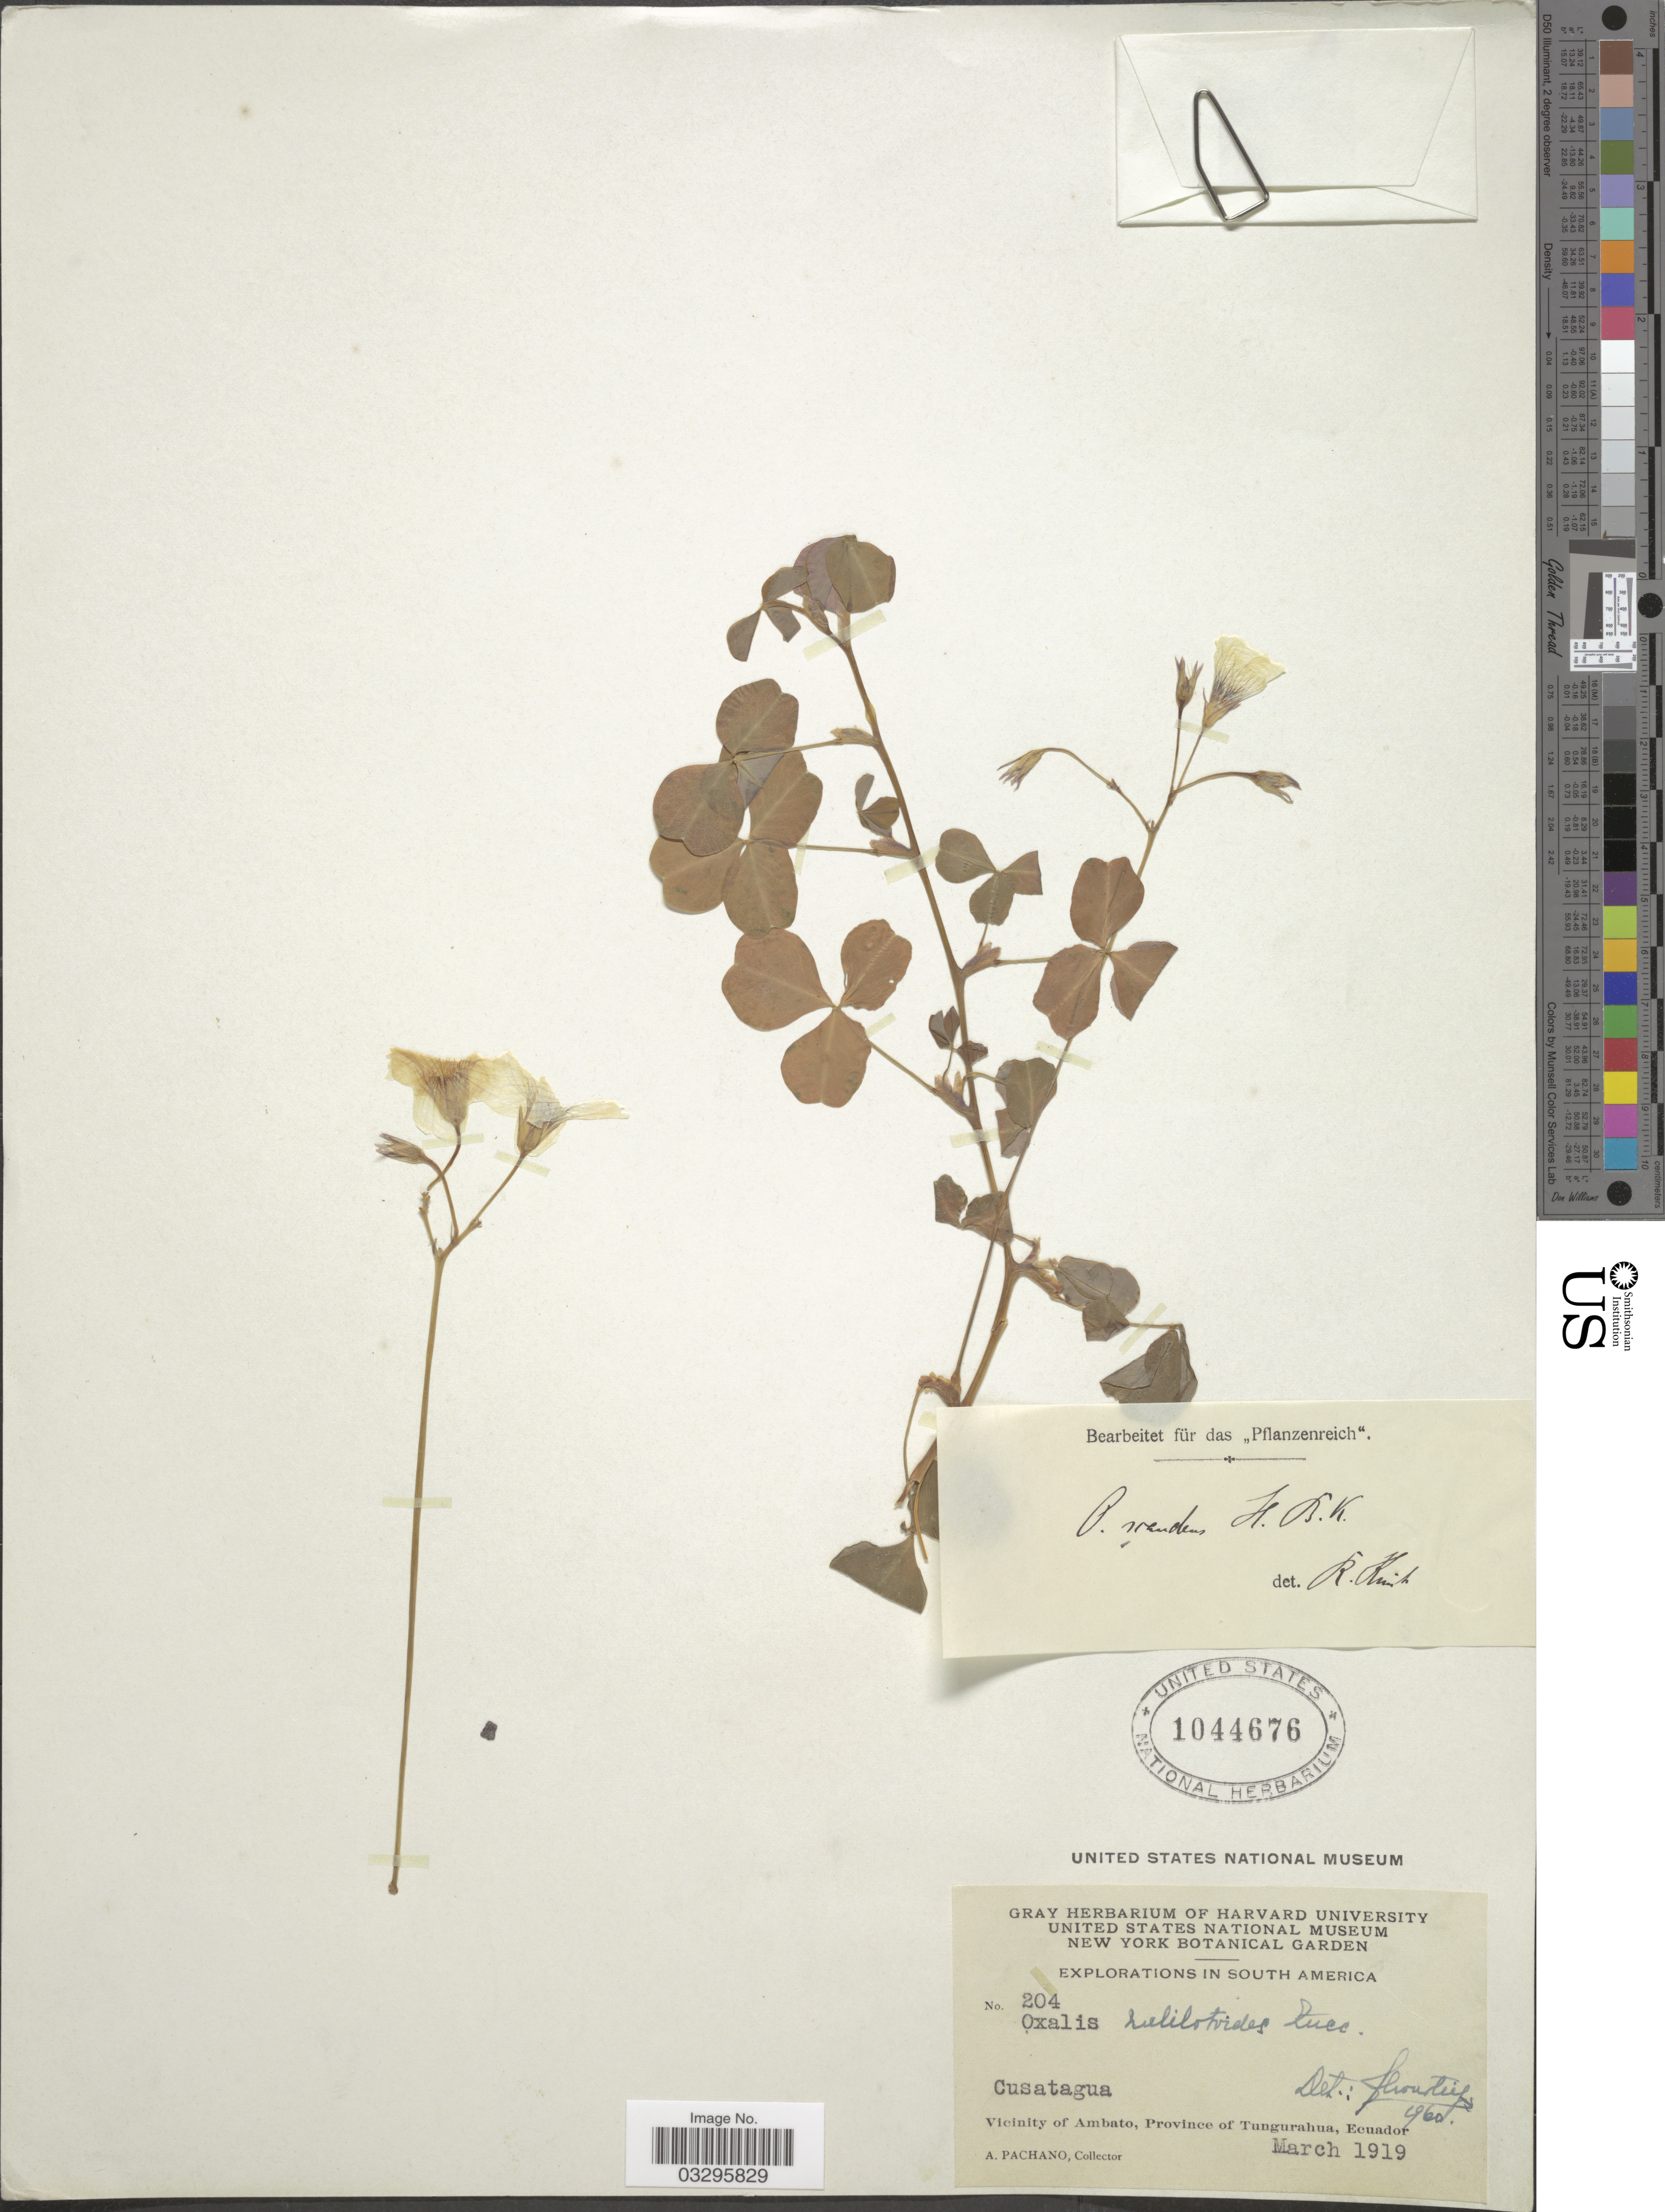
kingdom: Plantae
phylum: Tracheophyta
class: Magnoliopsida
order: Oxalidales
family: Oxalidaceae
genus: Oxalis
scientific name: Oxalis melilotoides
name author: Zucc.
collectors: A. Pachano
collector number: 204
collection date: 1919-03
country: Ecuador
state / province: Tungurahua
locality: Cusatagua. Vicinity of Ambato.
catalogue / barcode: US 1044676